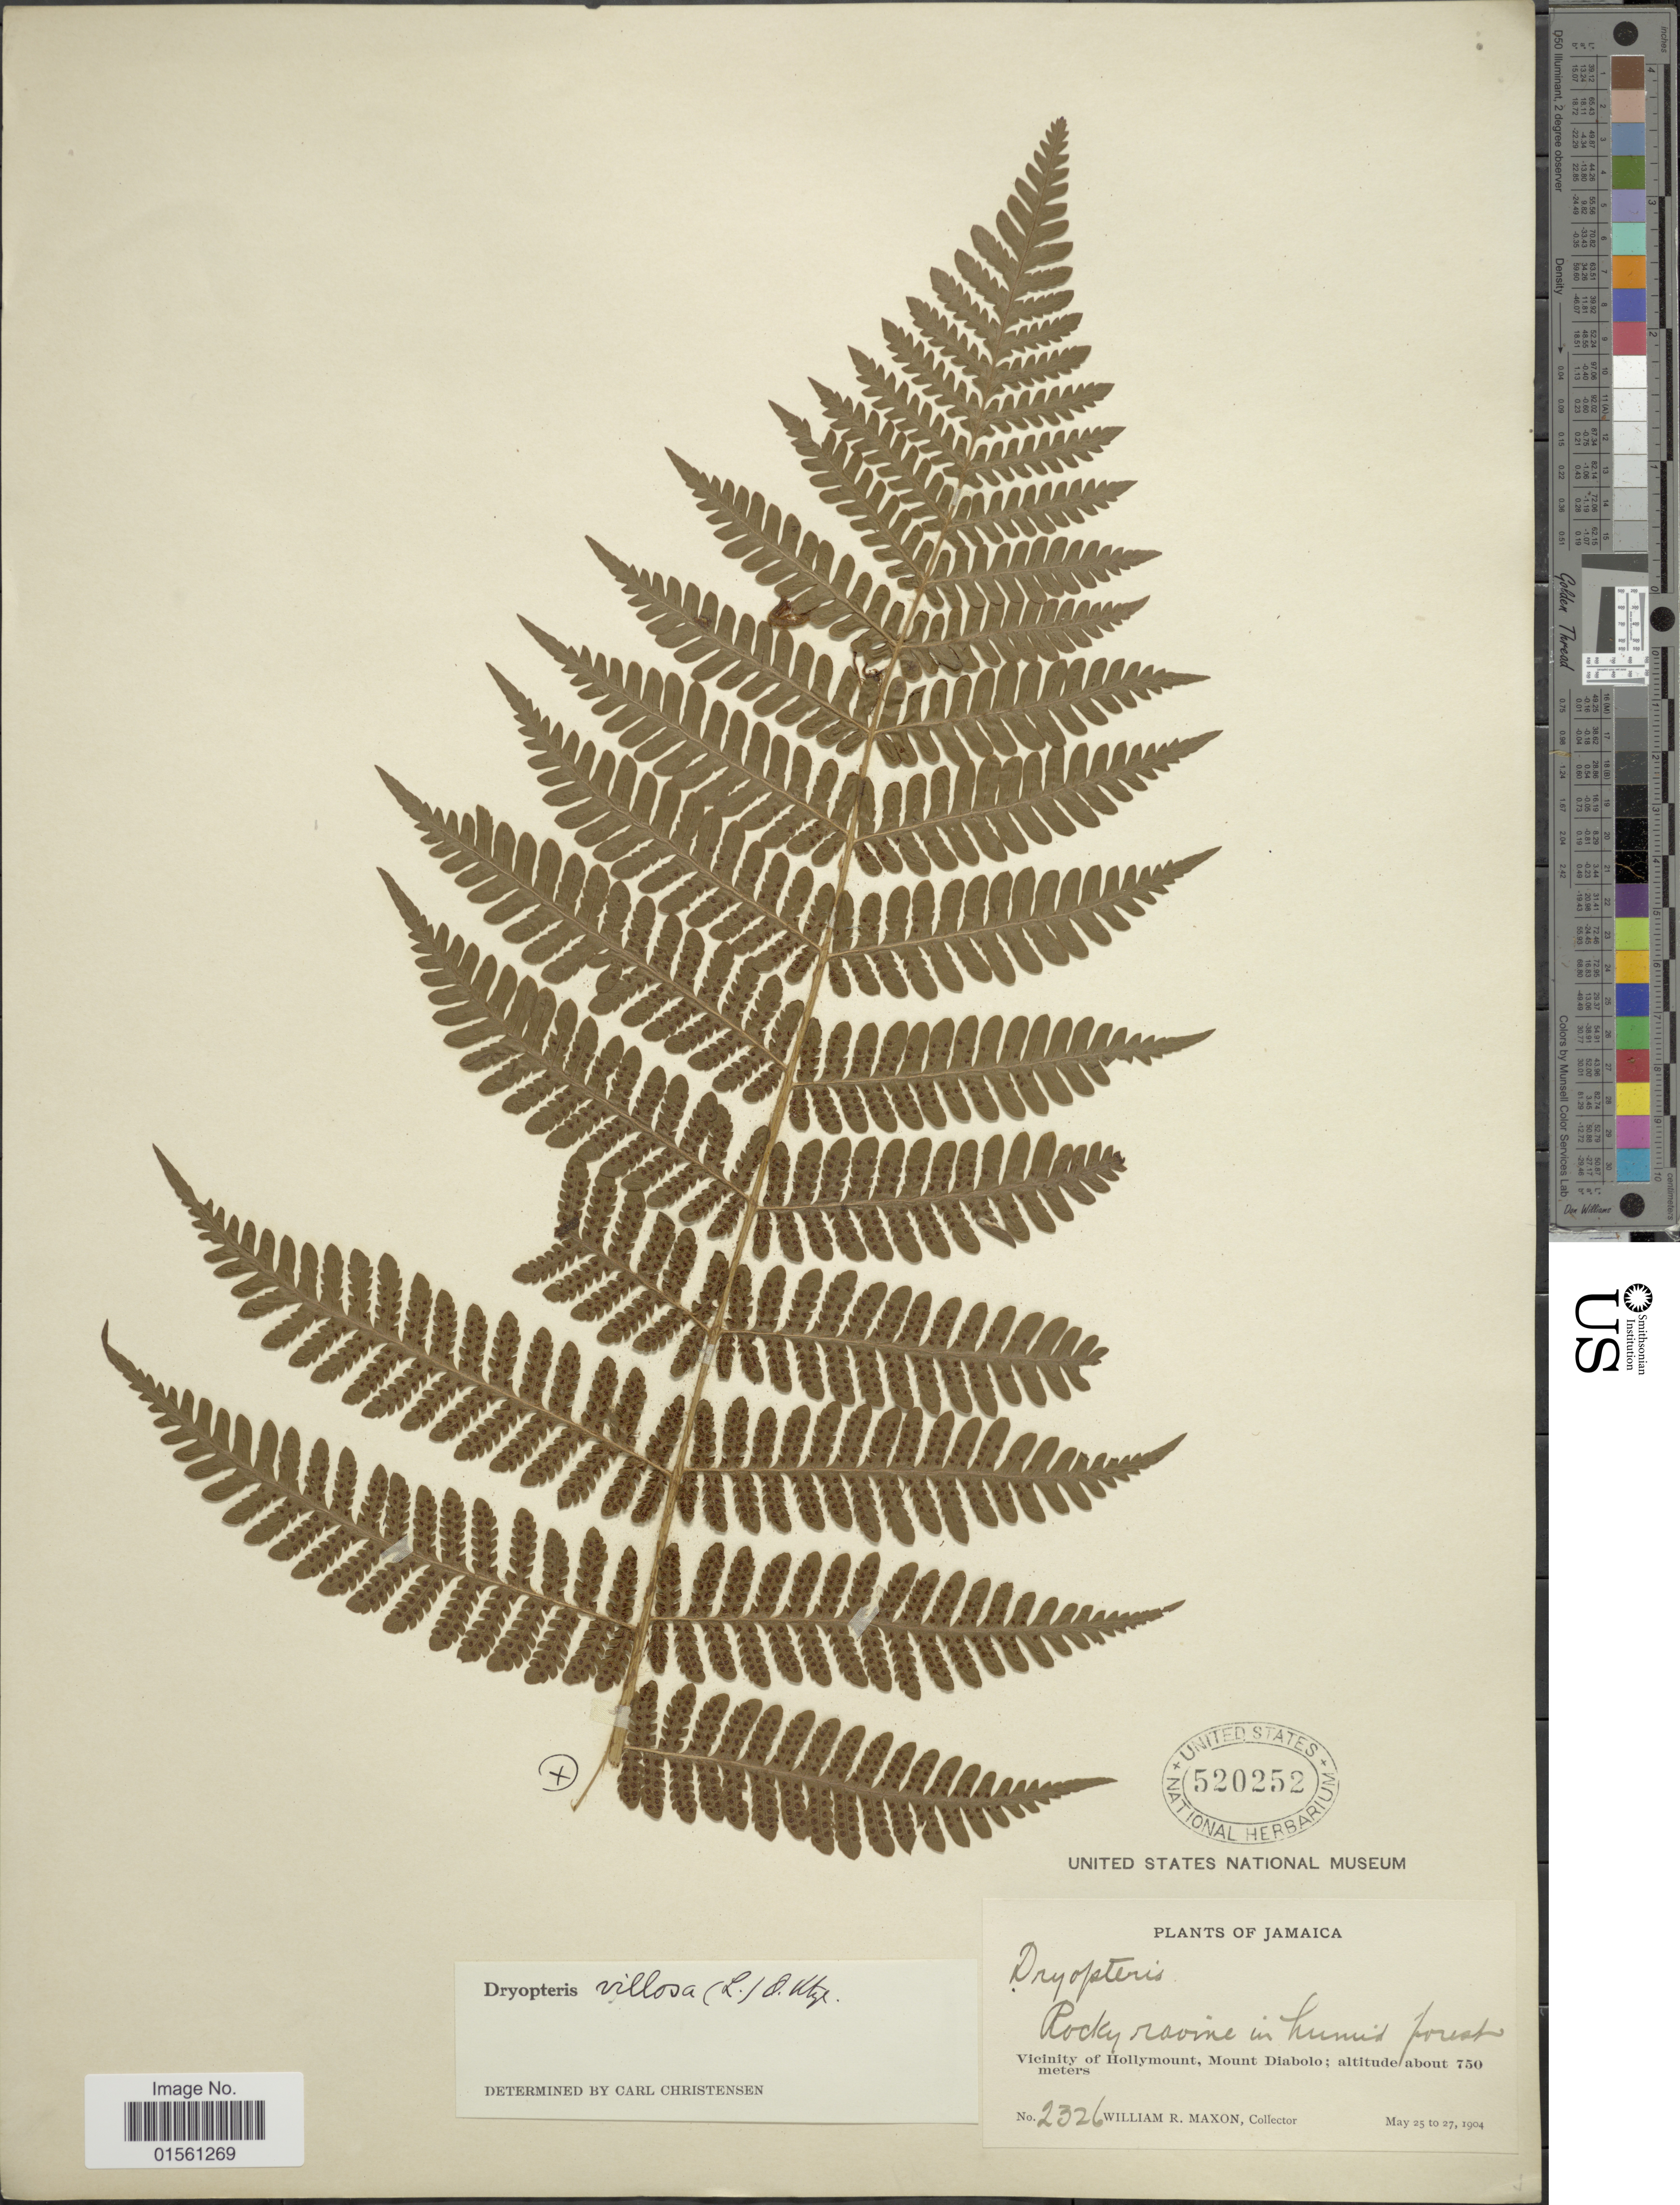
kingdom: Plantae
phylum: Tracheophyta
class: Polypodiopsida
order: Polypodiales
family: Dryopteridaceae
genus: Megalastrum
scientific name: Megalastrum villosum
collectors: W. R. Maxon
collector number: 2326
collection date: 1904-05-25/1904-05-27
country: Jamaica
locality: Vicinity of Hollymount, Mount Diabolo.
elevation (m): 750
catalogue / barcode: US 520252